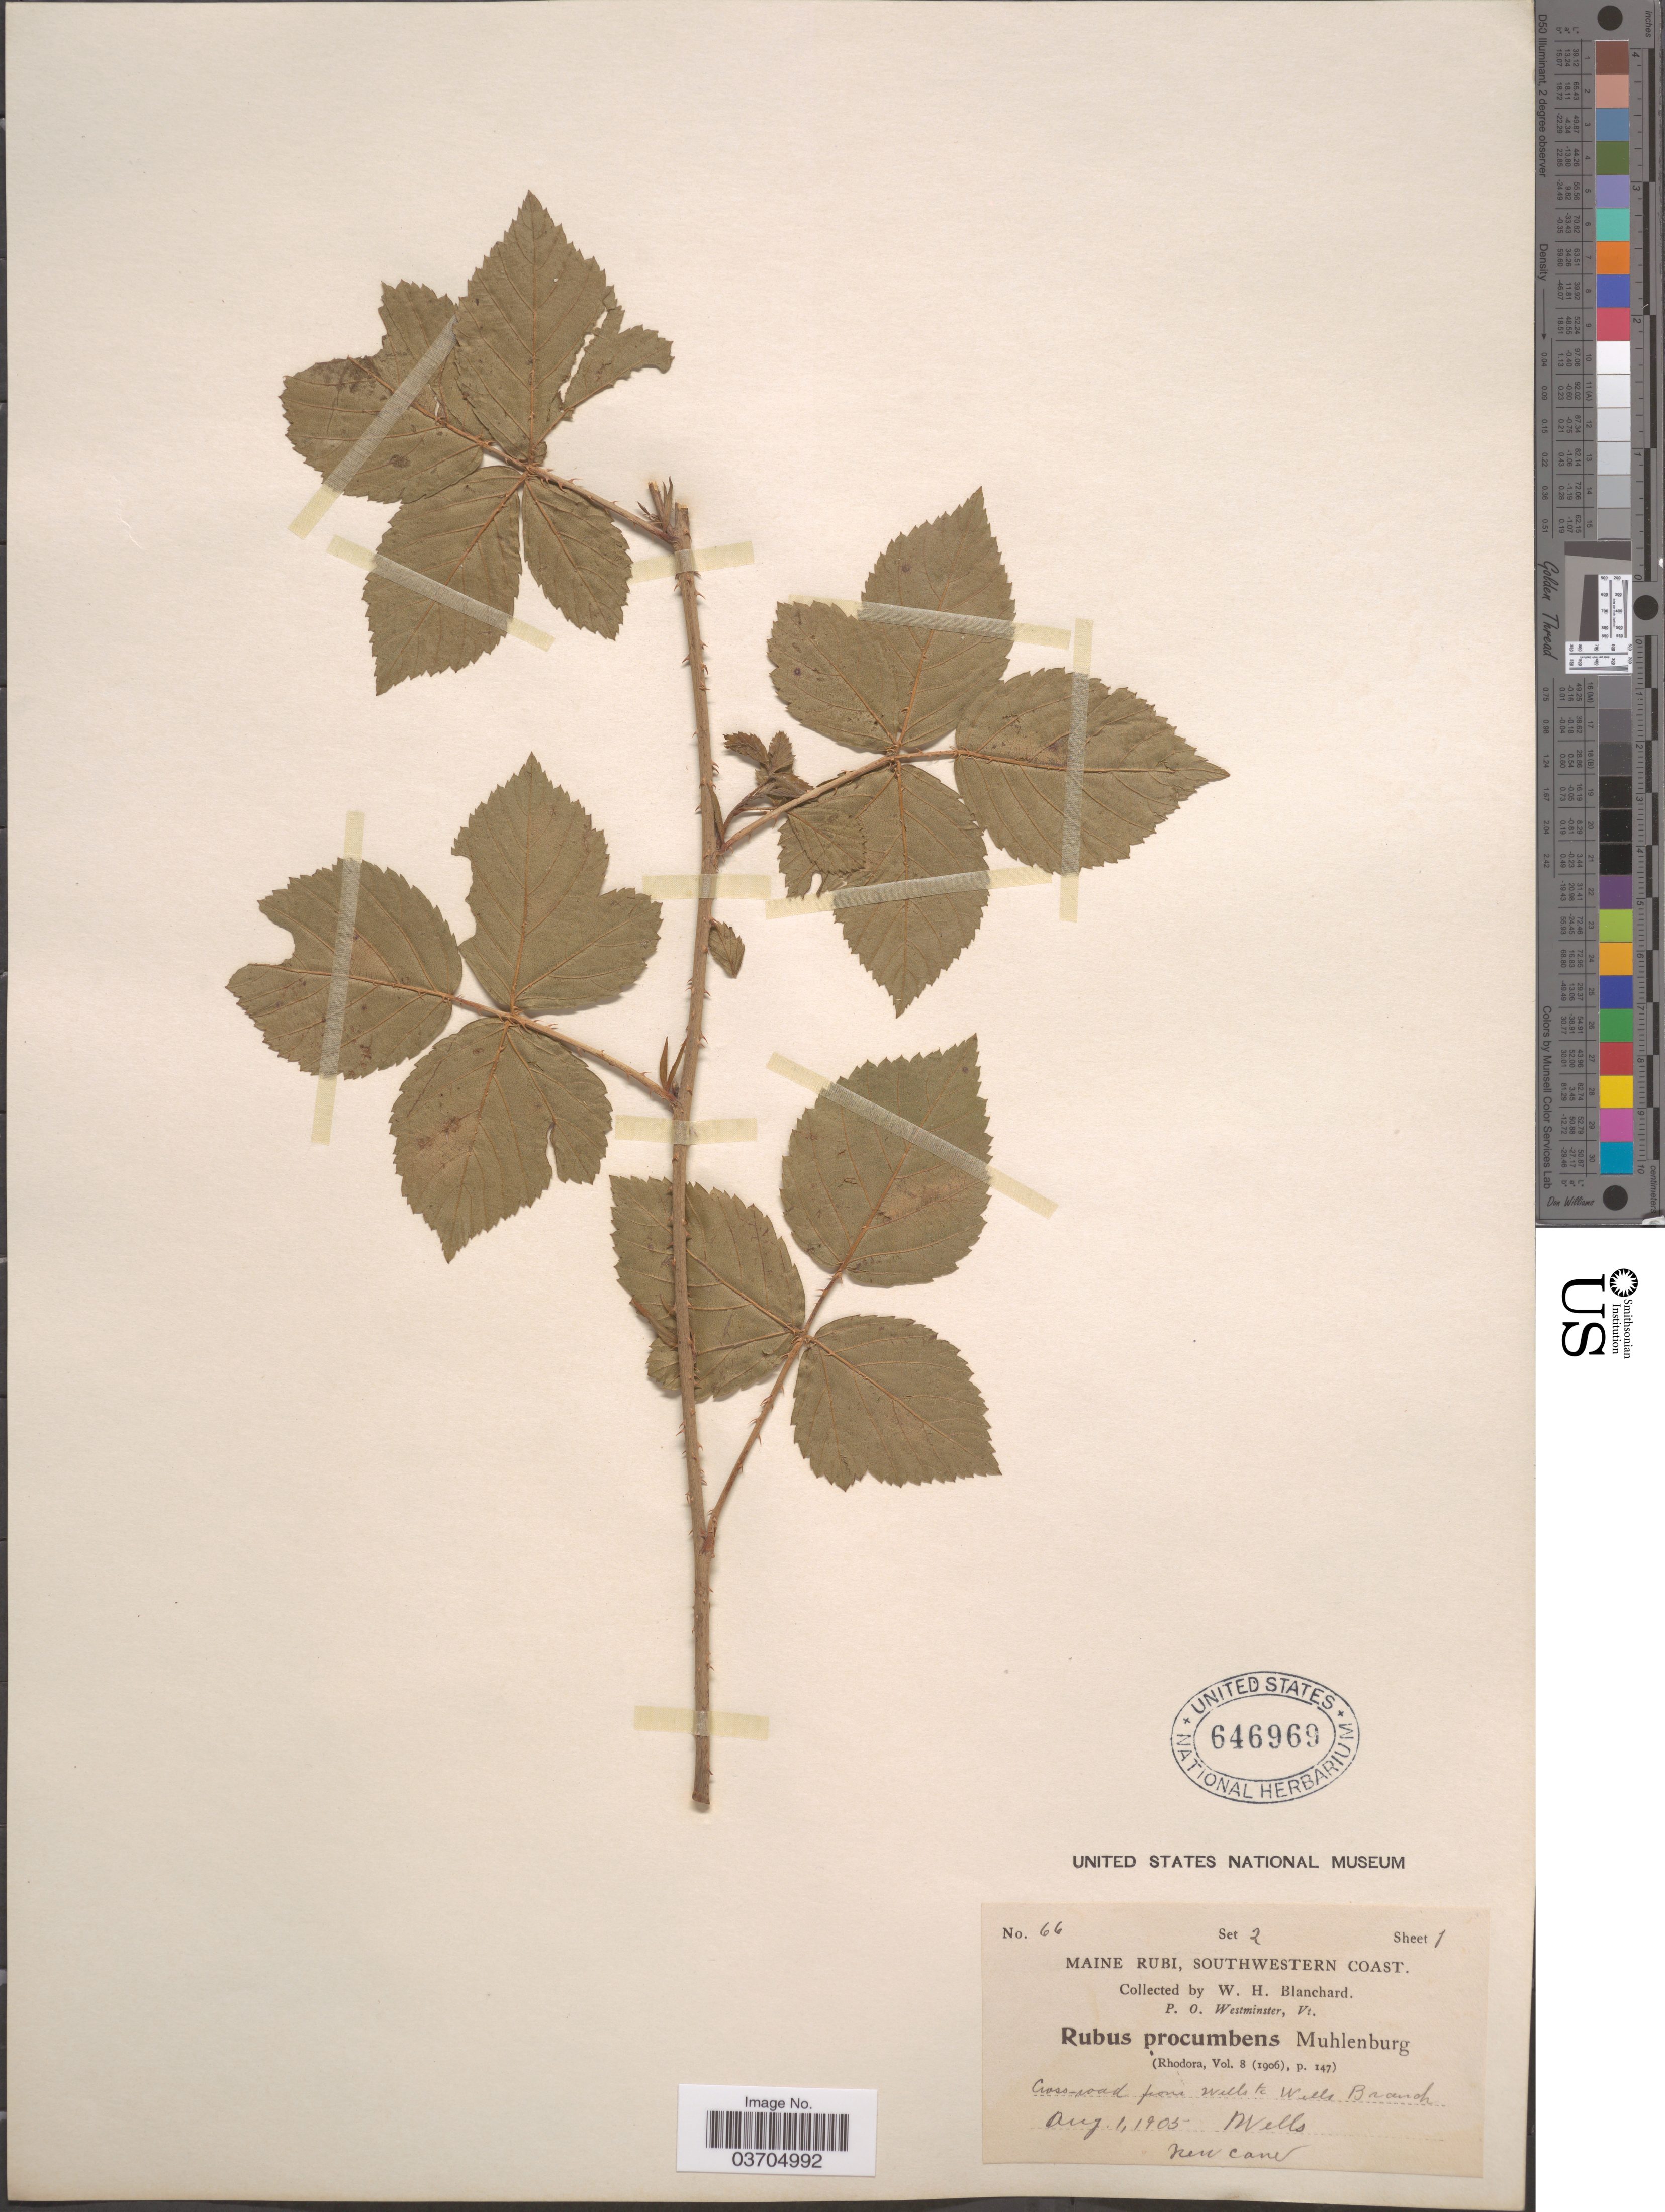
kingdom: Plantae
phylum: Tracheophyta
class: Magnoliopsida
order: Rosales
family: Rosaceae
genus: Rubus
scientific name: Rubus procumbens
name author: Muhl.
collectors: W. H. Blanchard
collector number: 66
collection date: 1905-08-01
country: United States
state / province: Maine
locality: Southwestern Coast. Cross-road from Wells to Wells Branch. Wells.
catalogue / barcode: US 646969